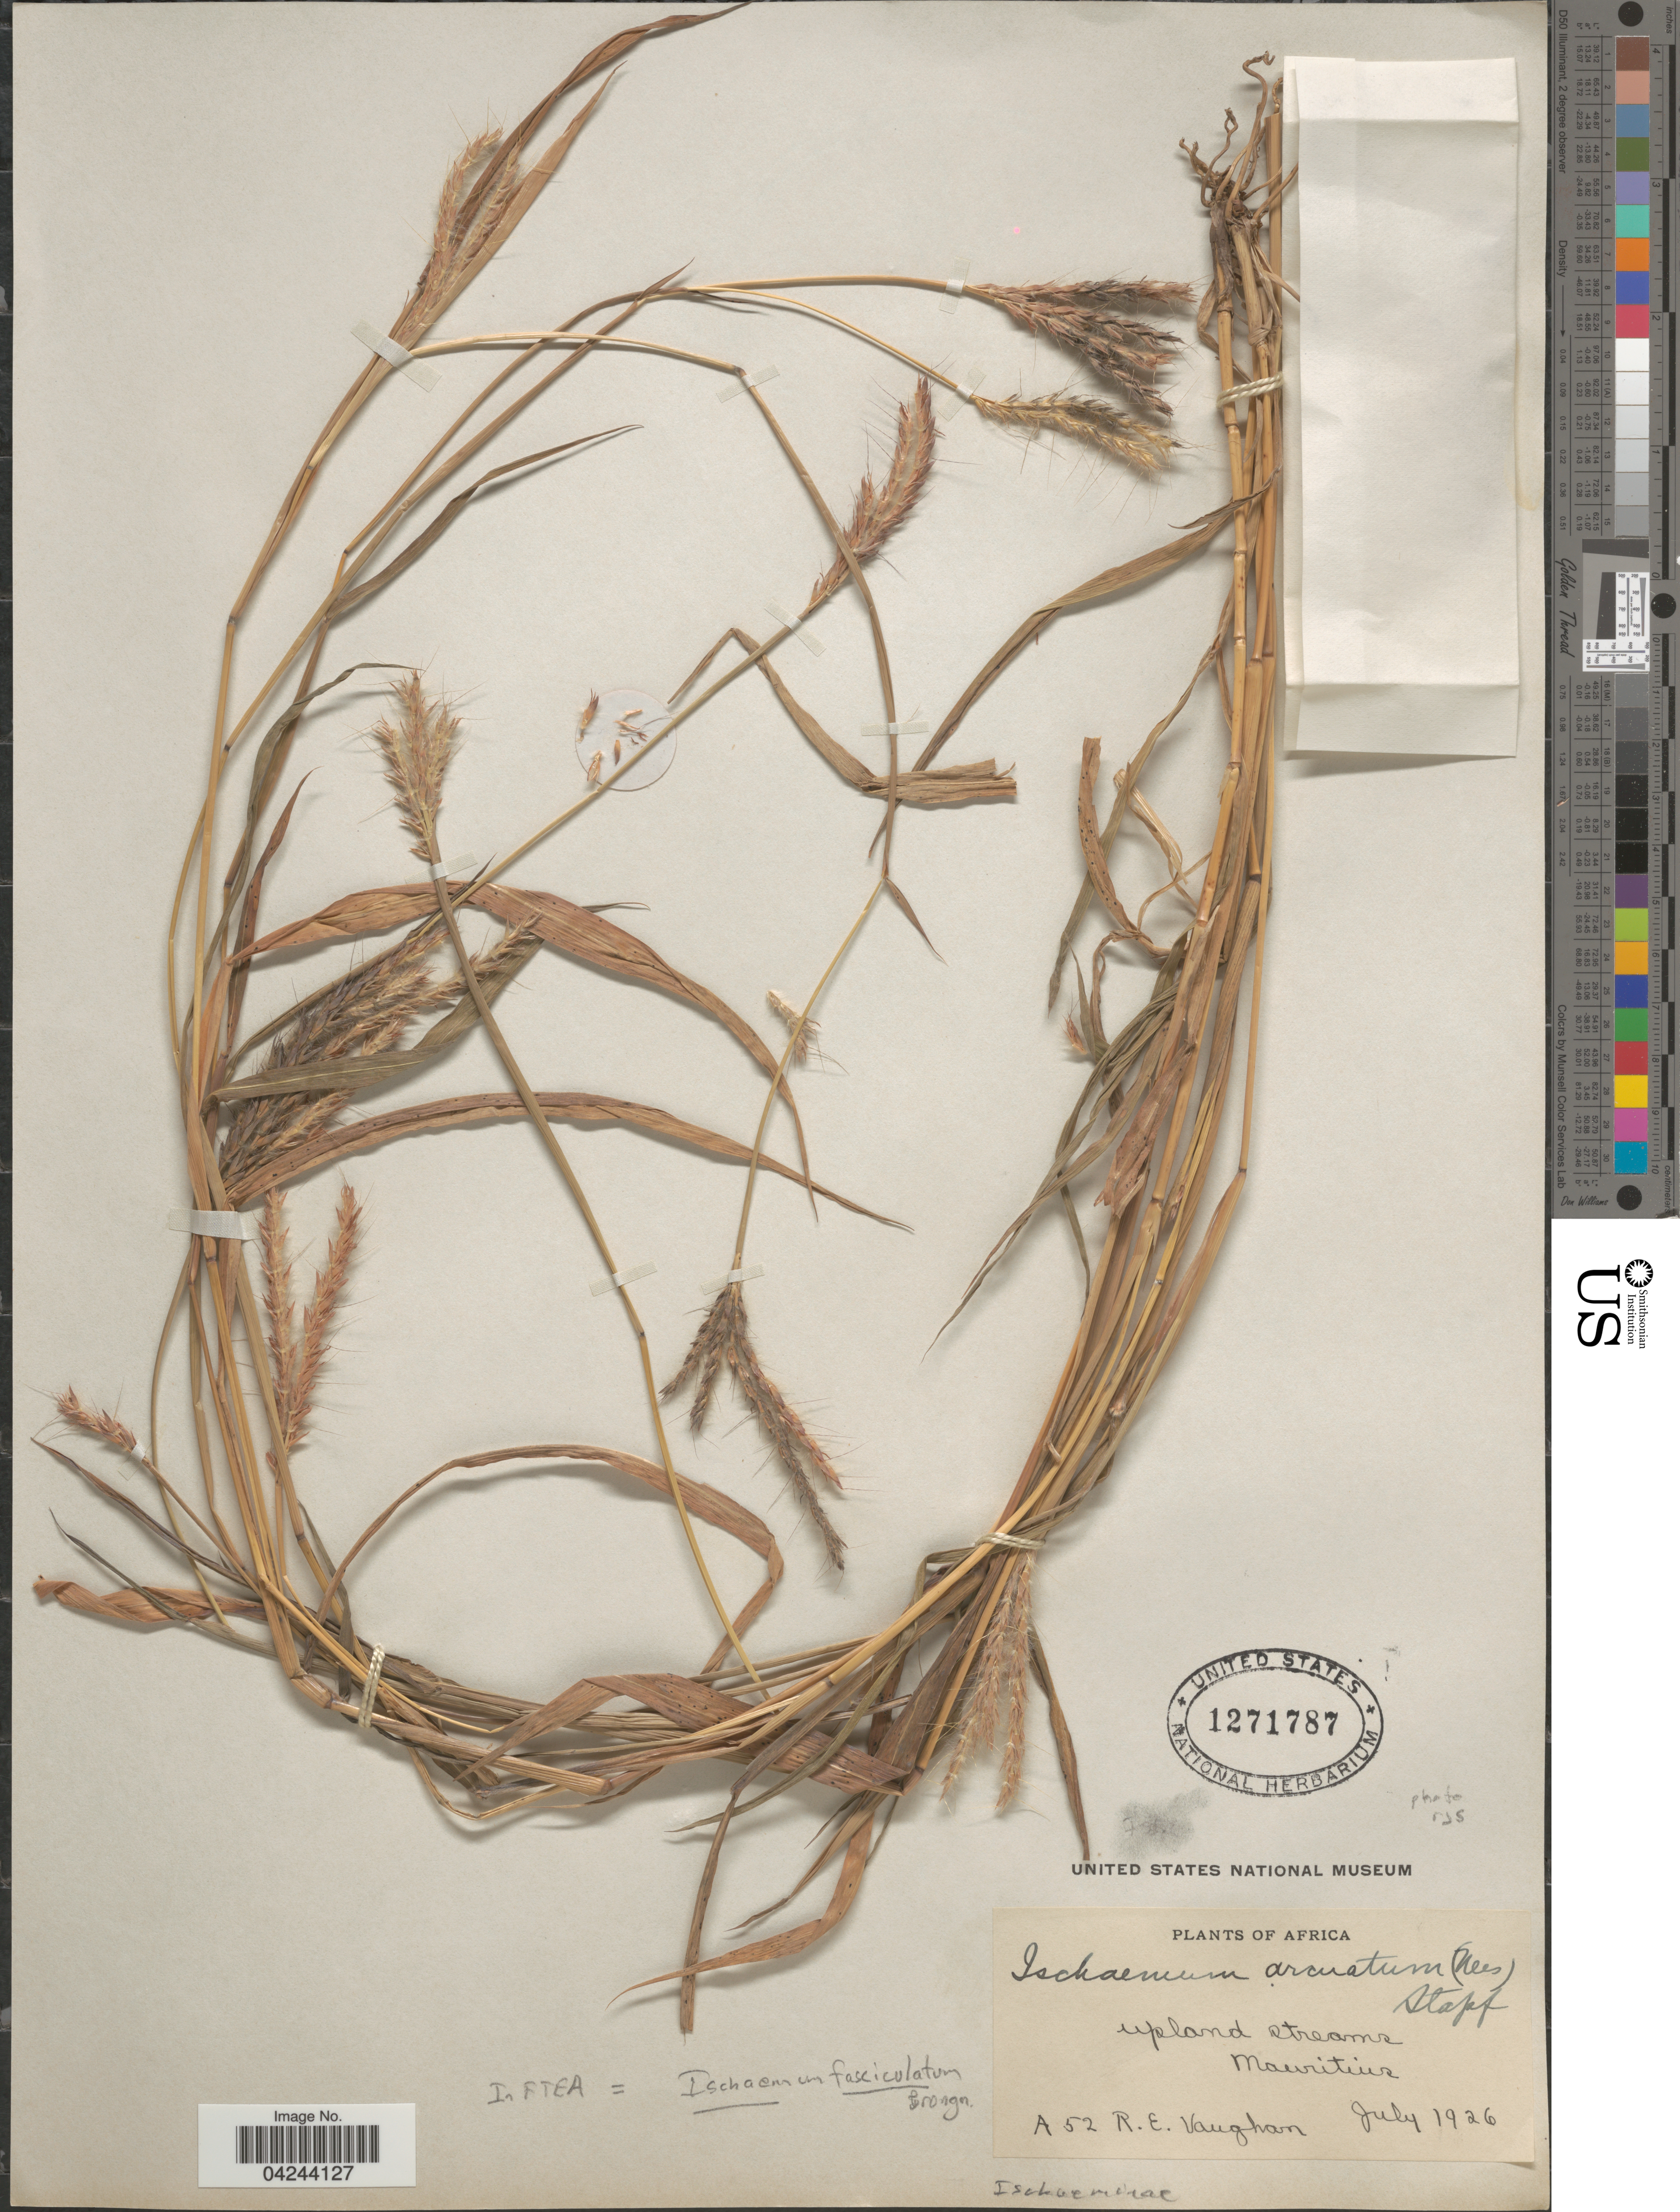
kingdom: Plantae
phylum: Tracheophyta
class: Liliopsida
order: Poales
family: Poaceae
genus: Ischaemum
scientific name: Ischaemum polystachyum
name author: J. Presl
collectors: R. Vaughan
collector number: A52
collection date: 1926-07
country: Mauritius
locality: Upland streams.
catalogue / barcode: US 1271787